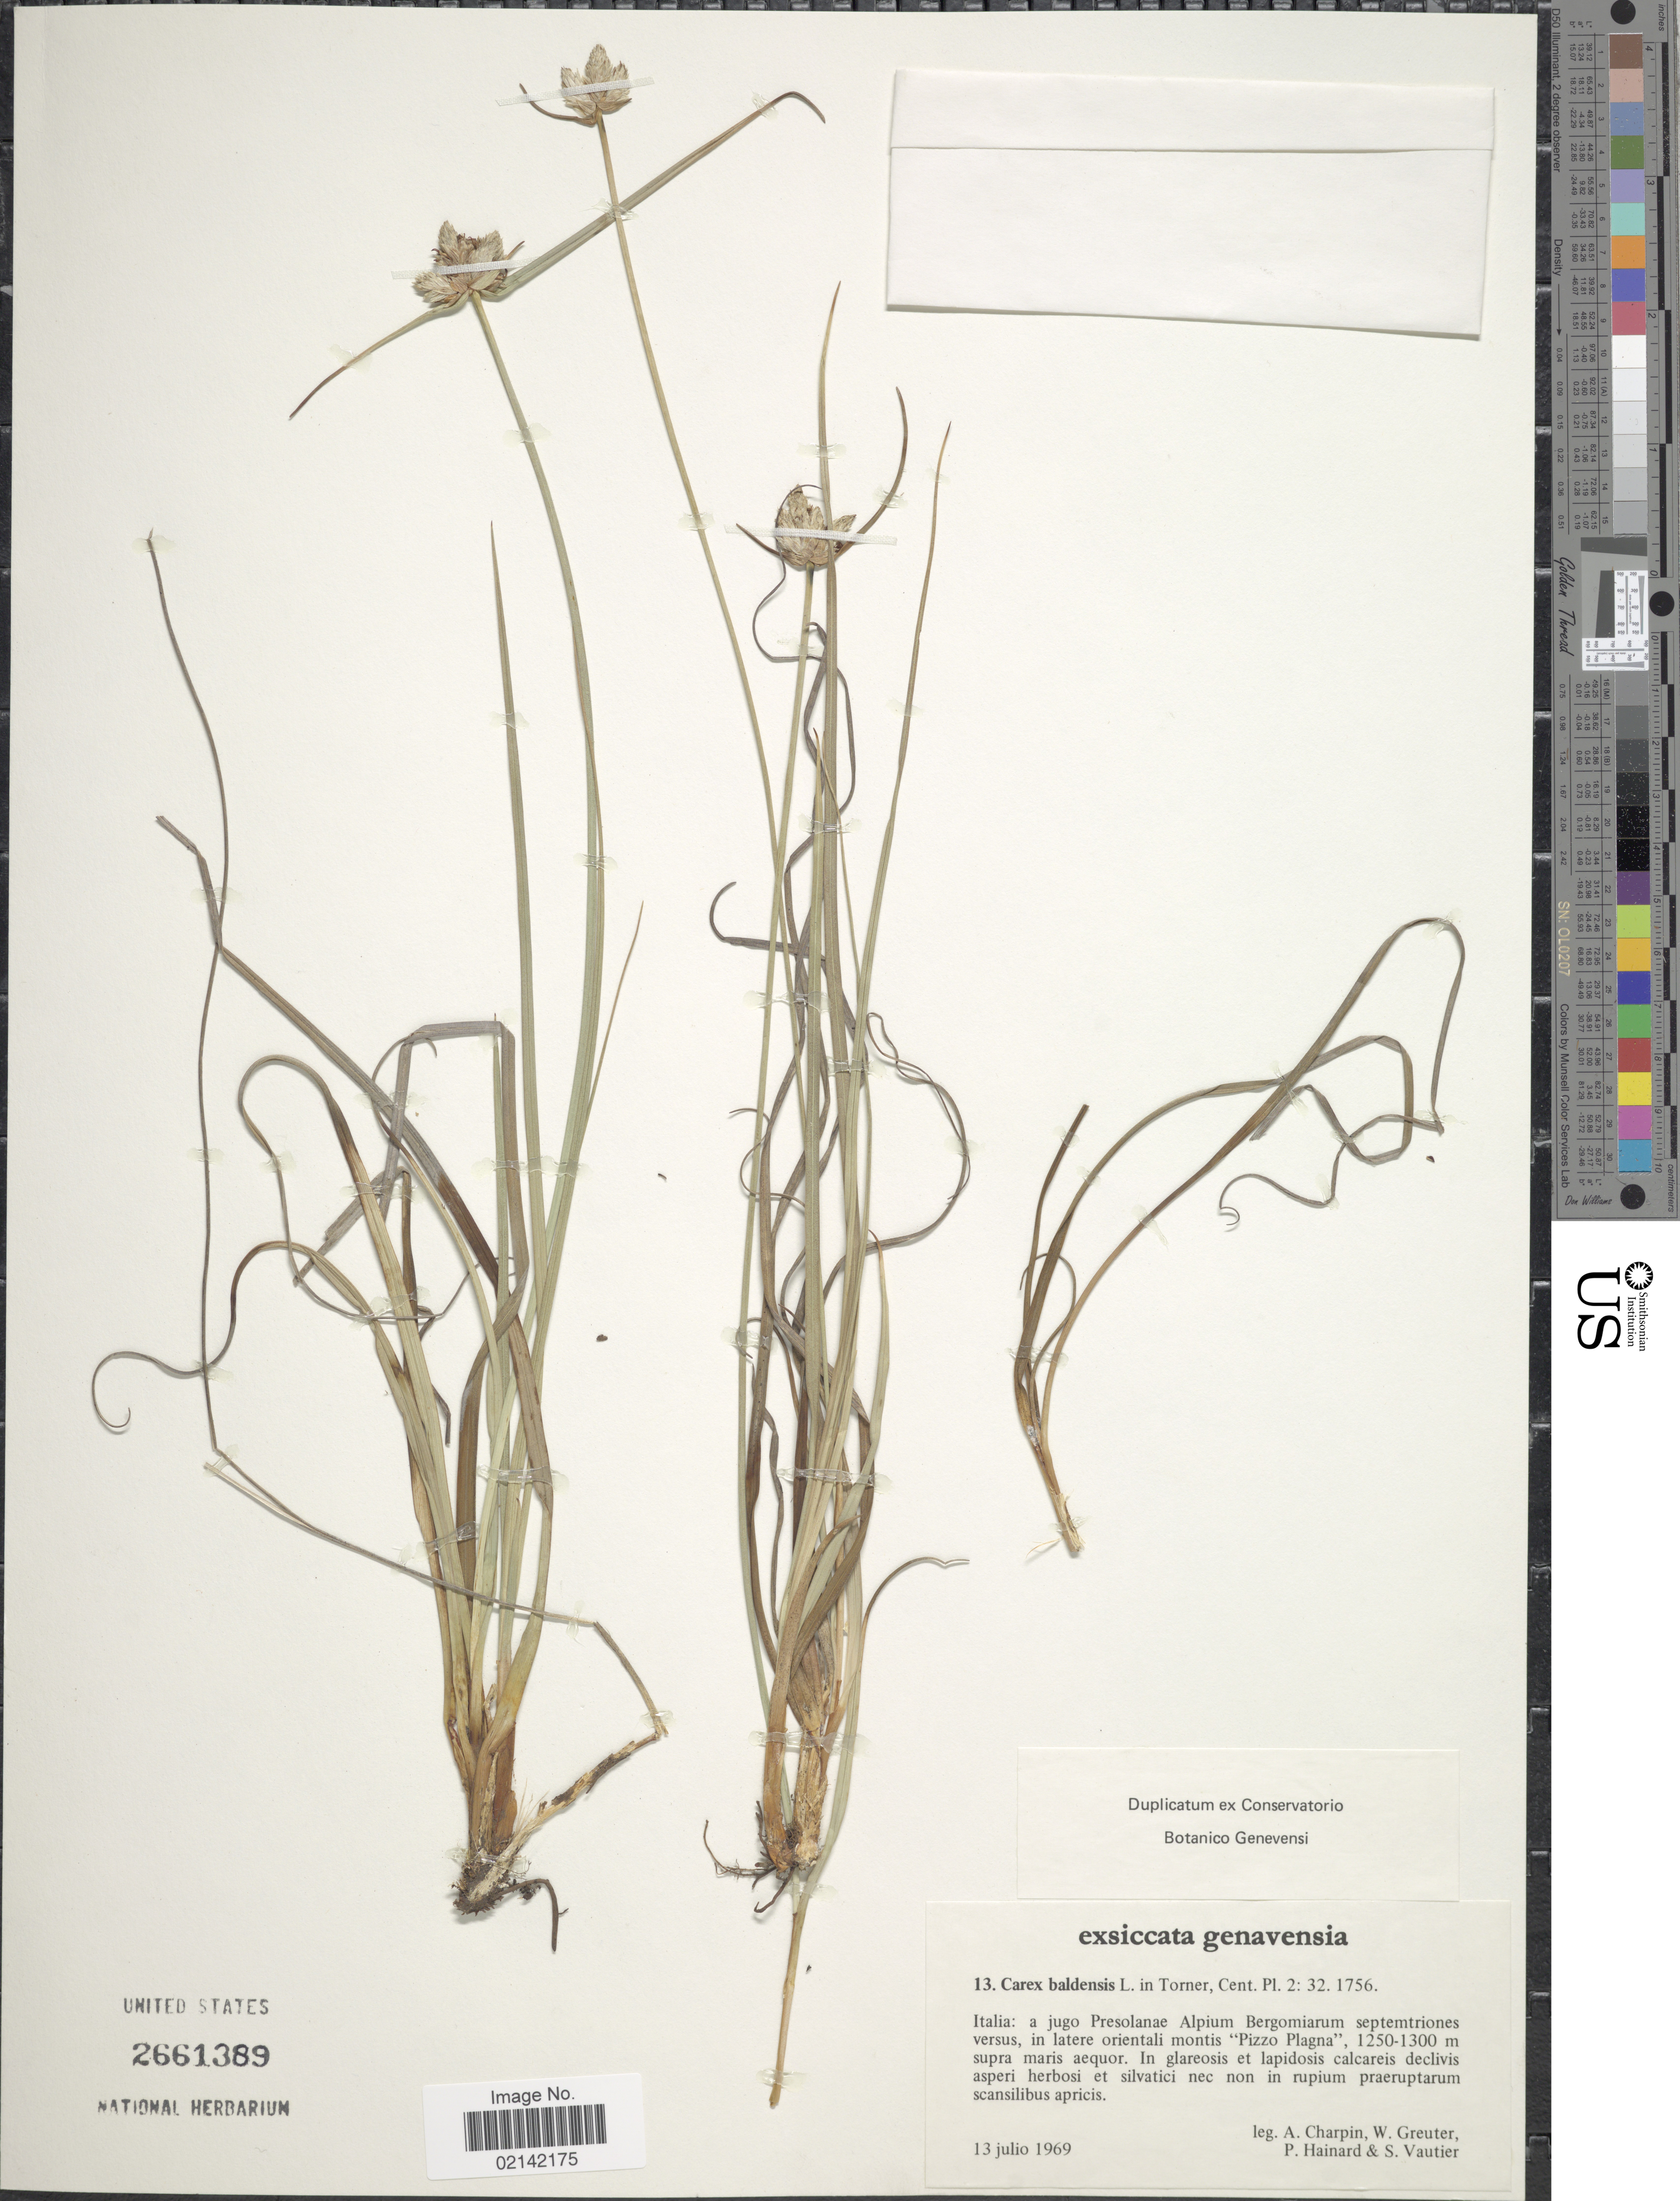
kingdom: Plantae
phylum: Tracheophyta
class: Liliopsida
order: Poales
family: Cyperaceae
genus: Carex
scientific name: Carex baldensis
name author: L.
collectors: A. Charpin, W. Greuter, P. Hainard & S. Vautier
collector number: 13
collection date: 1969-07-13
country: Italy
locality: Genavensia, Italia: a jugo; Presolanae Alpium Bergomiarum septemtriones versus, in latere orientali montis "Pizzo Plagna"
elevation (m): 1250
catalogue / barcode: US 26613989